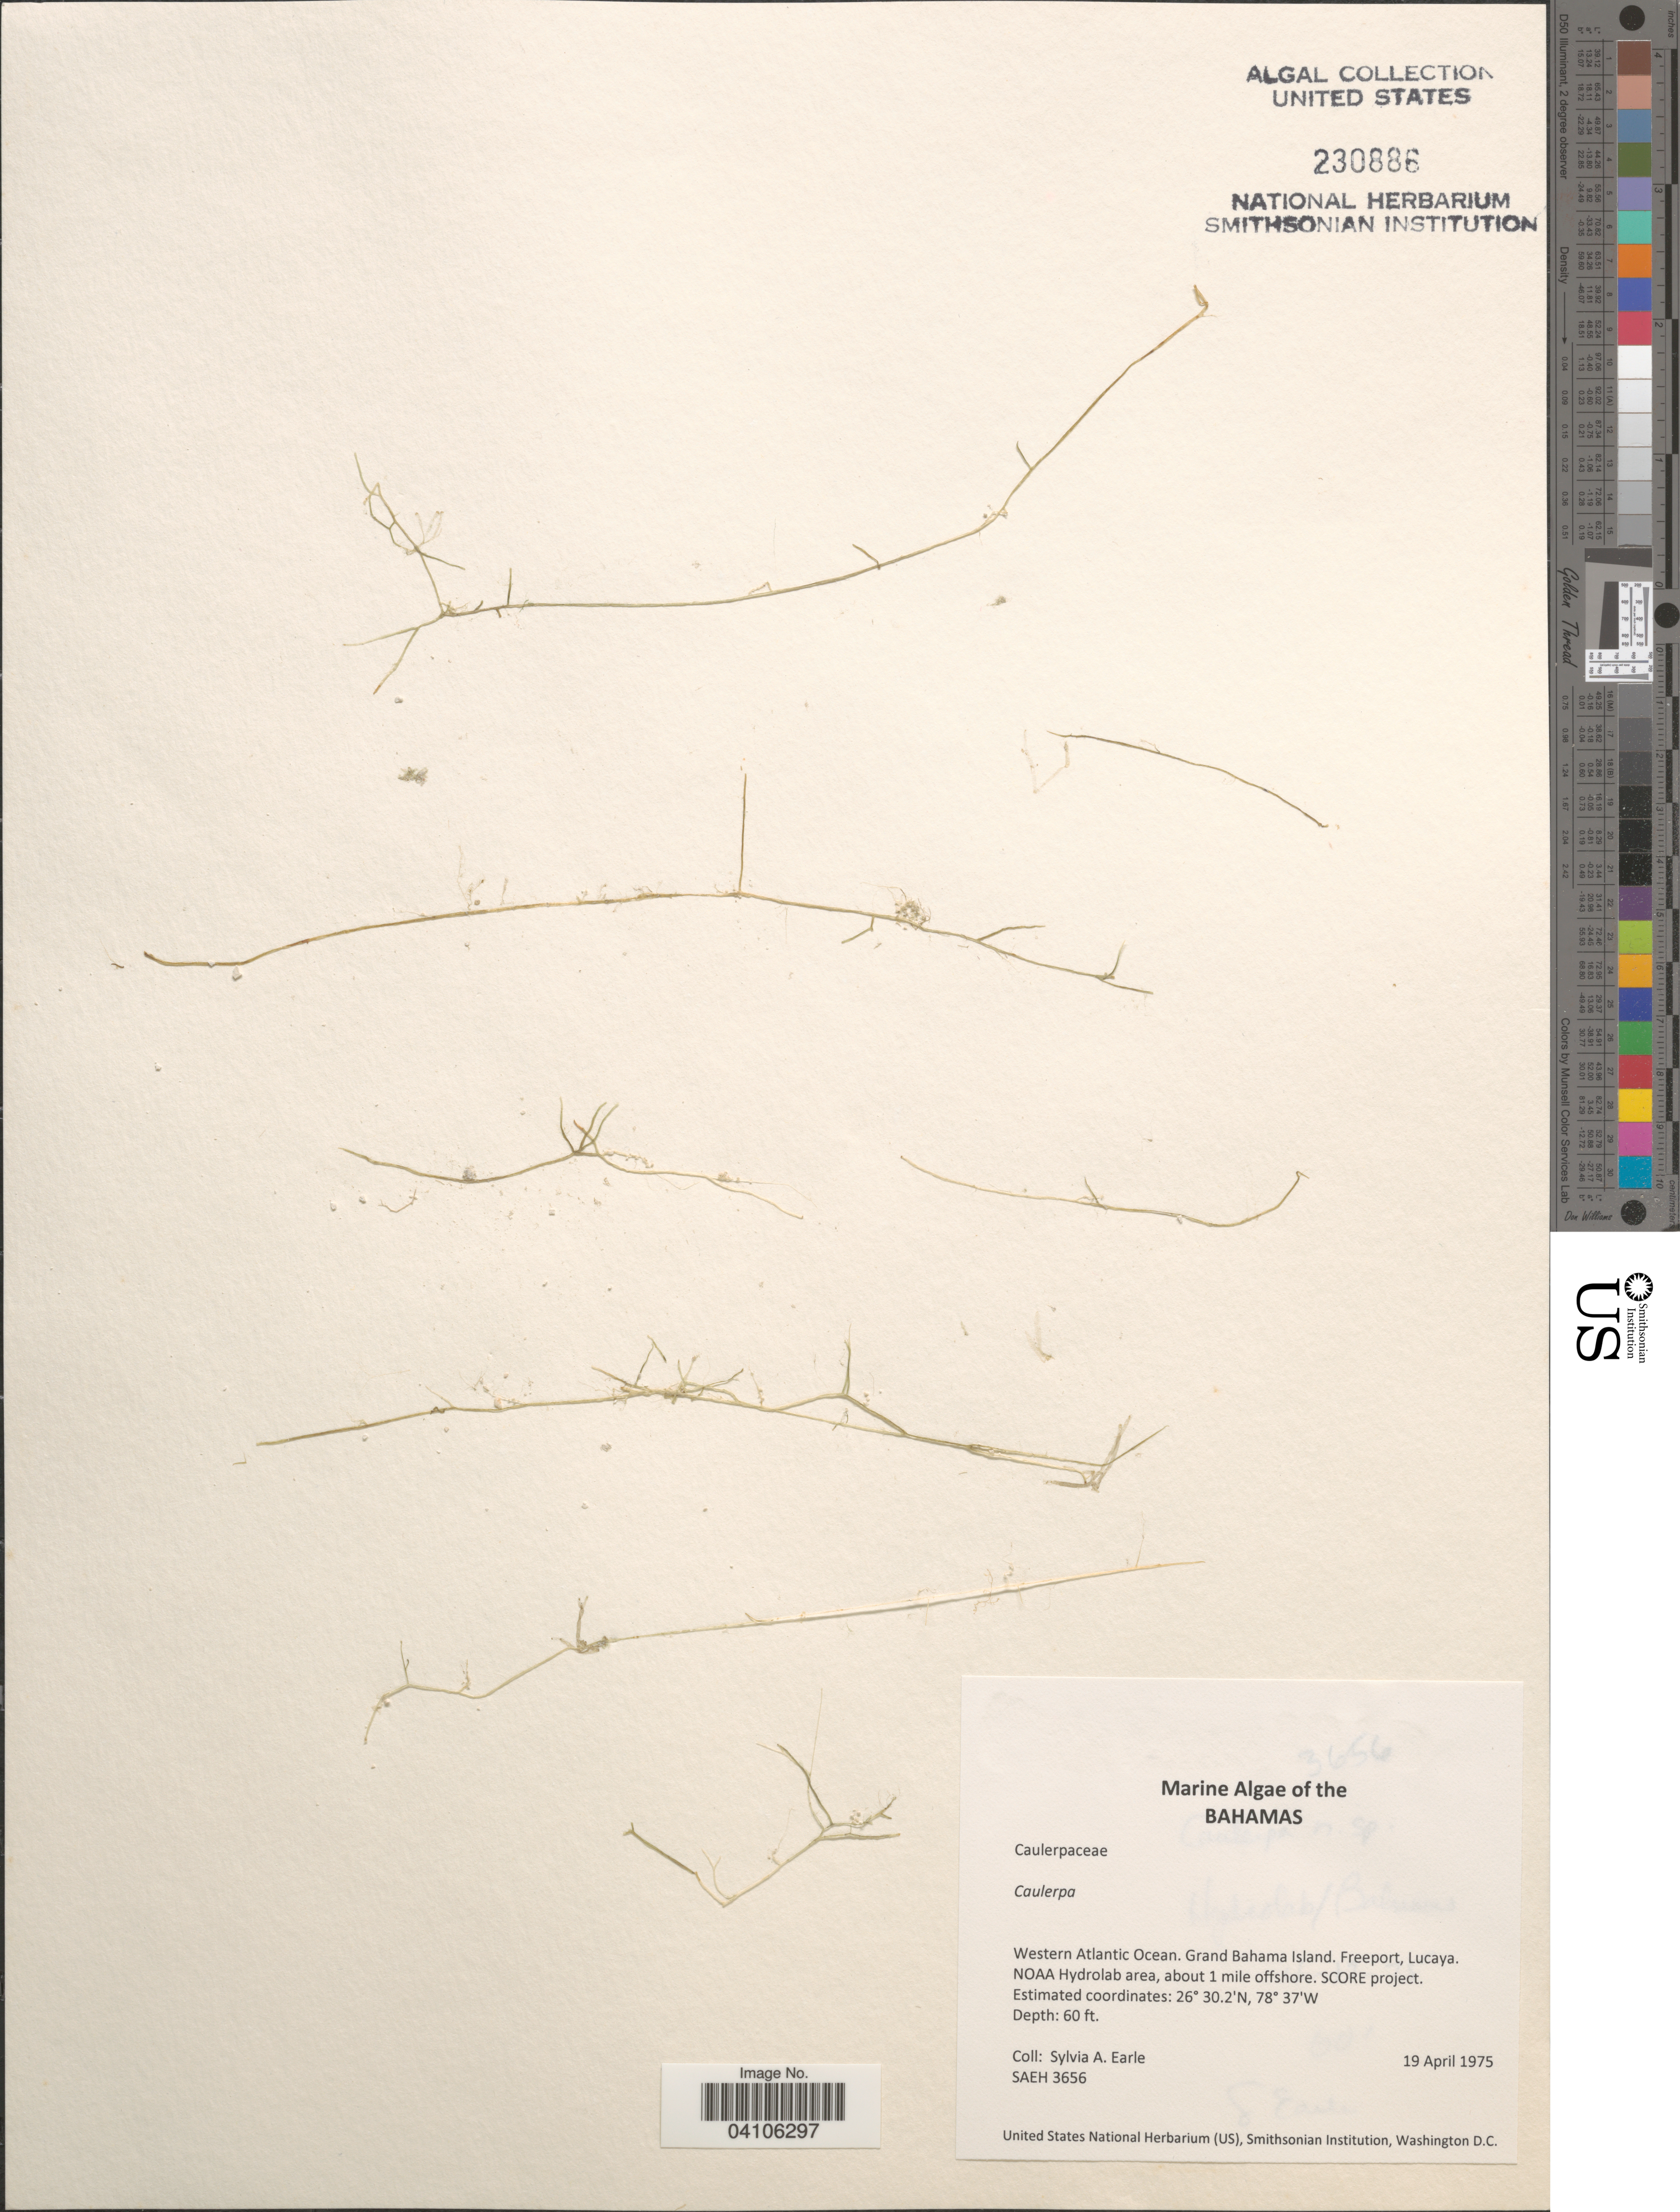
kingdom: Plantae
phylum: Chlorophyta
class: Ulvophyceae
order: Bryopsidales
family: Caulerpaceae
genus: Caulerpa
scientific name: Caulerpa sp.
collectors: S. A. Earle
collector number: SAEH3656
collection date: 1975-04-19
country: Bahamas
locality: Western Atlantic Ocean. Grand Bahama Island. Freeport, Lucaya. NOAA Hydrolab area, about 1 mile offshore. SCORE project.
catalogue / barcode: US 230886